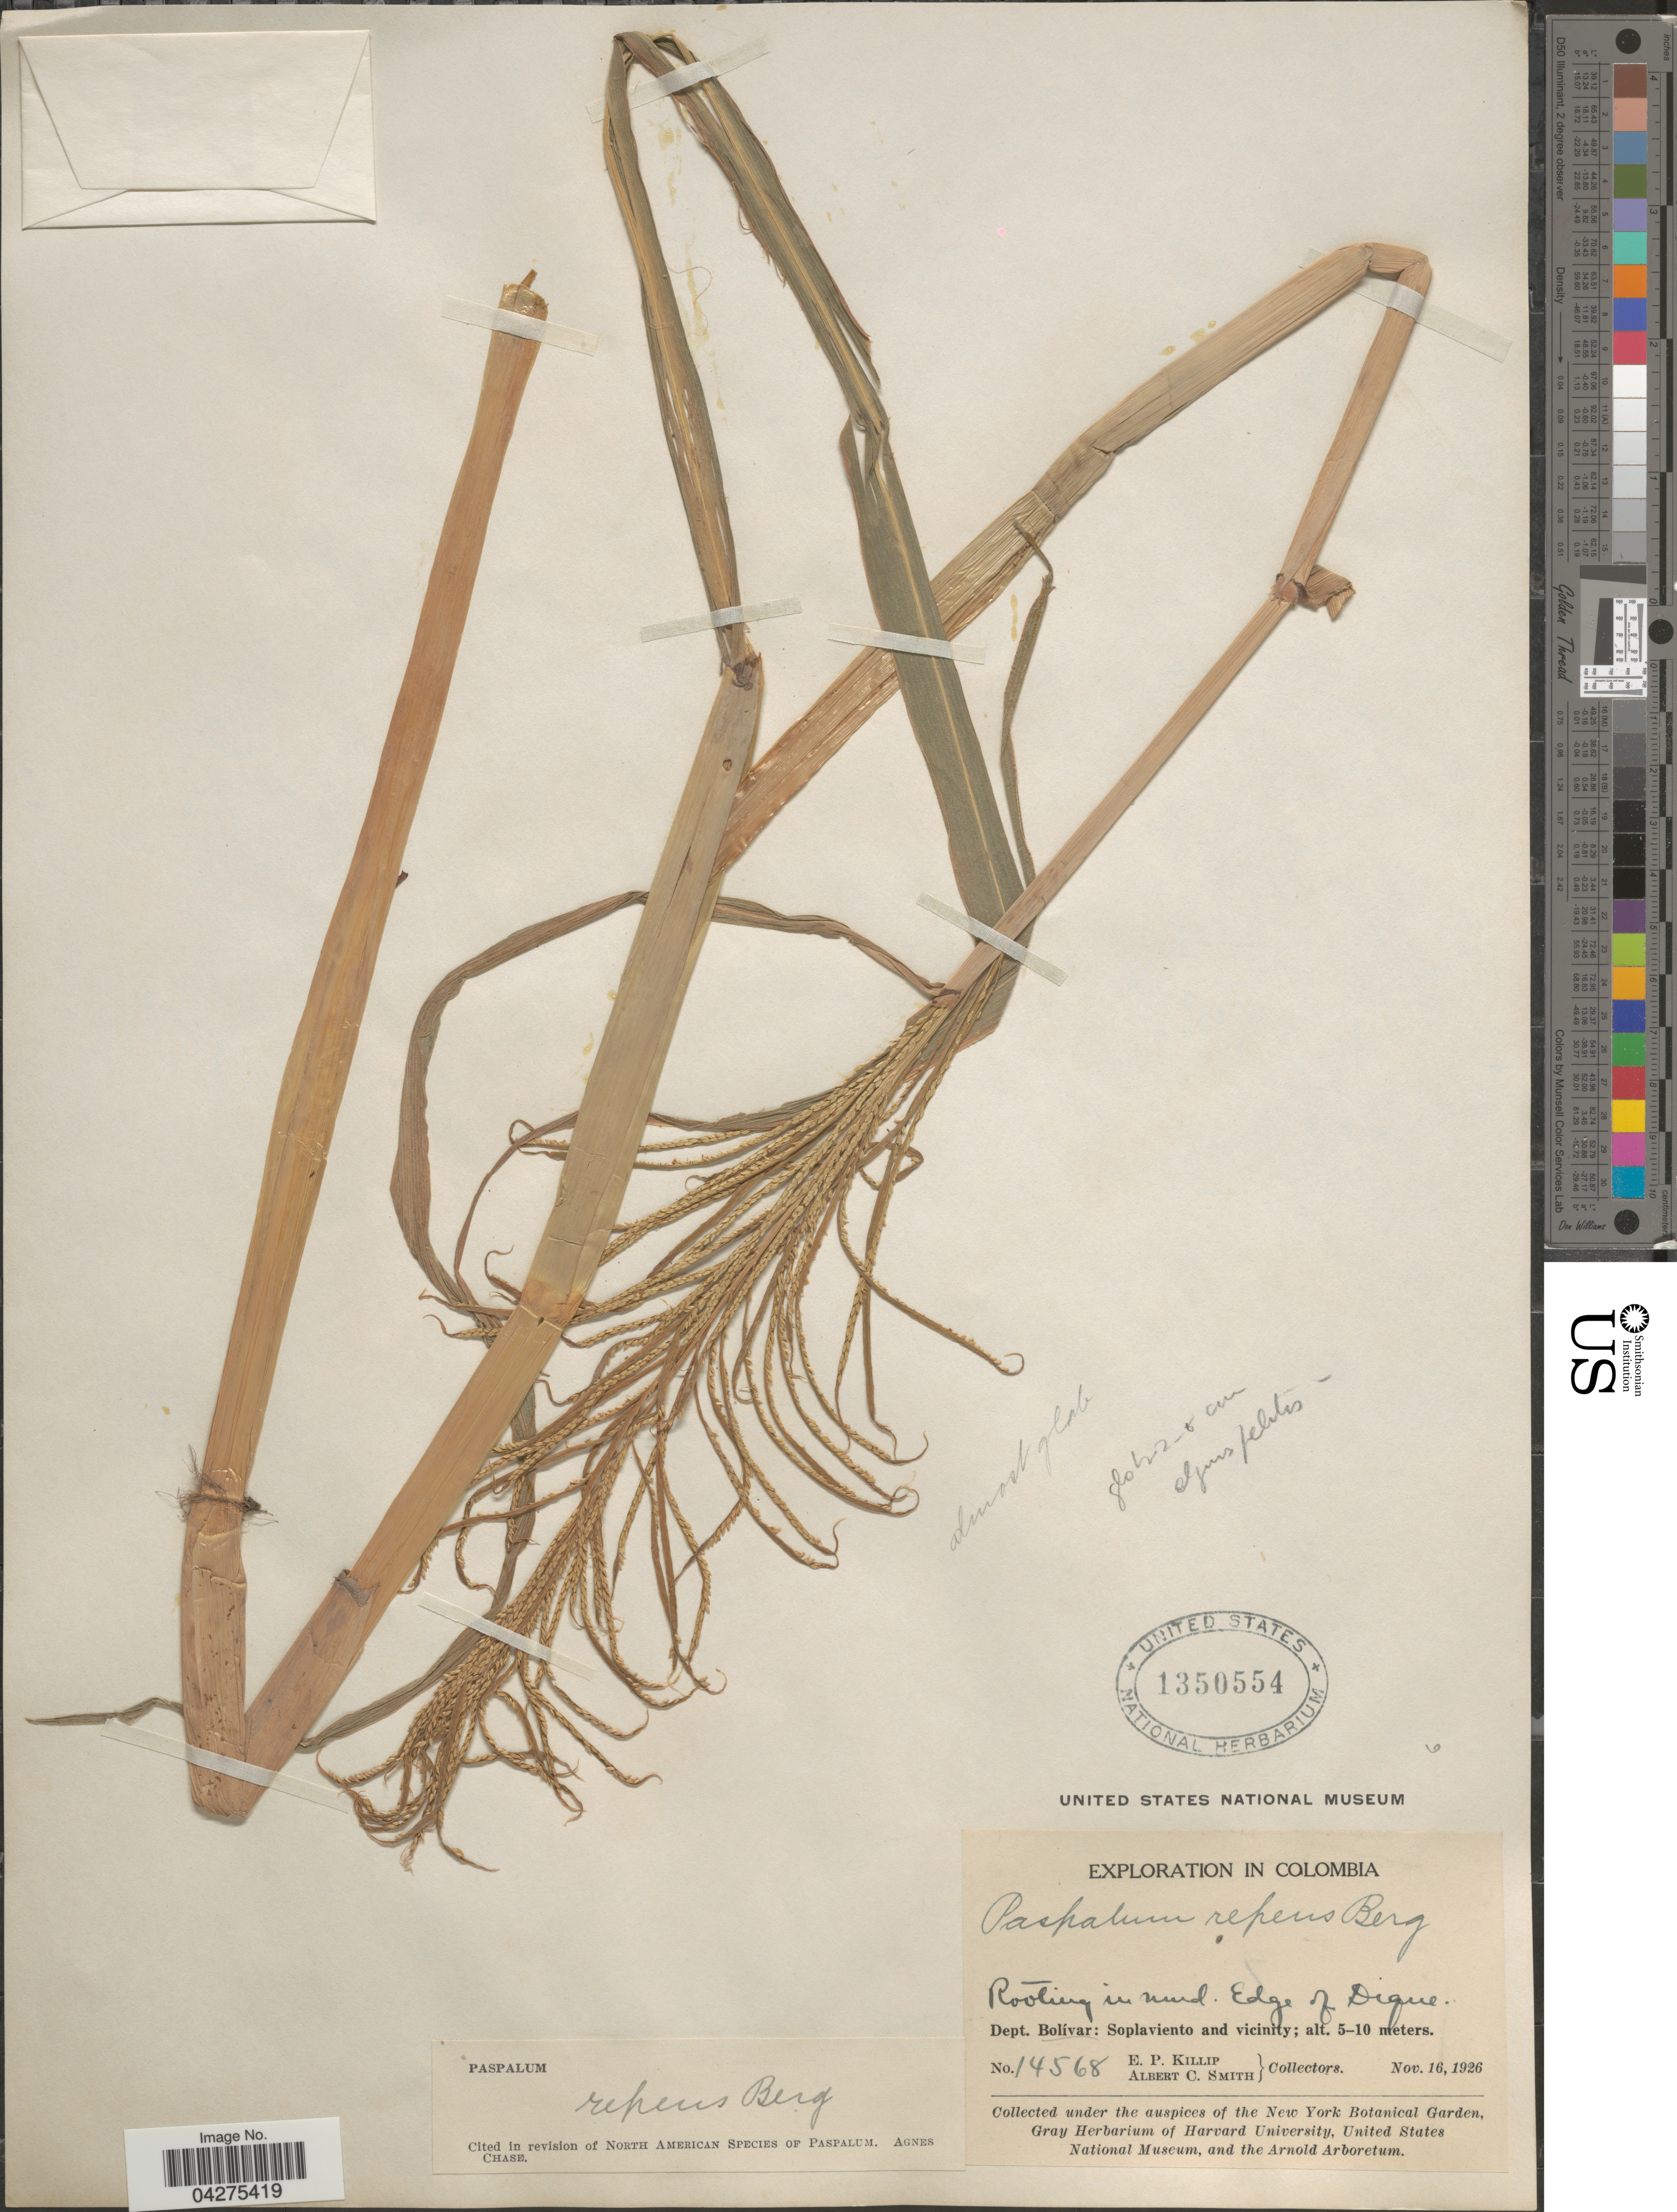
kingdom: Plantae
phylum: Tracheophyta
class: Liliopsida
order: Poales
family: Poaceae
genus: Paspalum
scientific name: Paspalum repens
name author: P.J. Bergius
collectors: E. P. Killip & A. C. Smith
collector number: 14568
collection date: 1926-11-16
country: Colombia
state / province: Bolívar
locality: Exploration in Colombia. Edge of Dique. Dept. Bolívar: Soplaviento and vicinity.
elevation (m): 5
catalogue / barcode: US 1350554